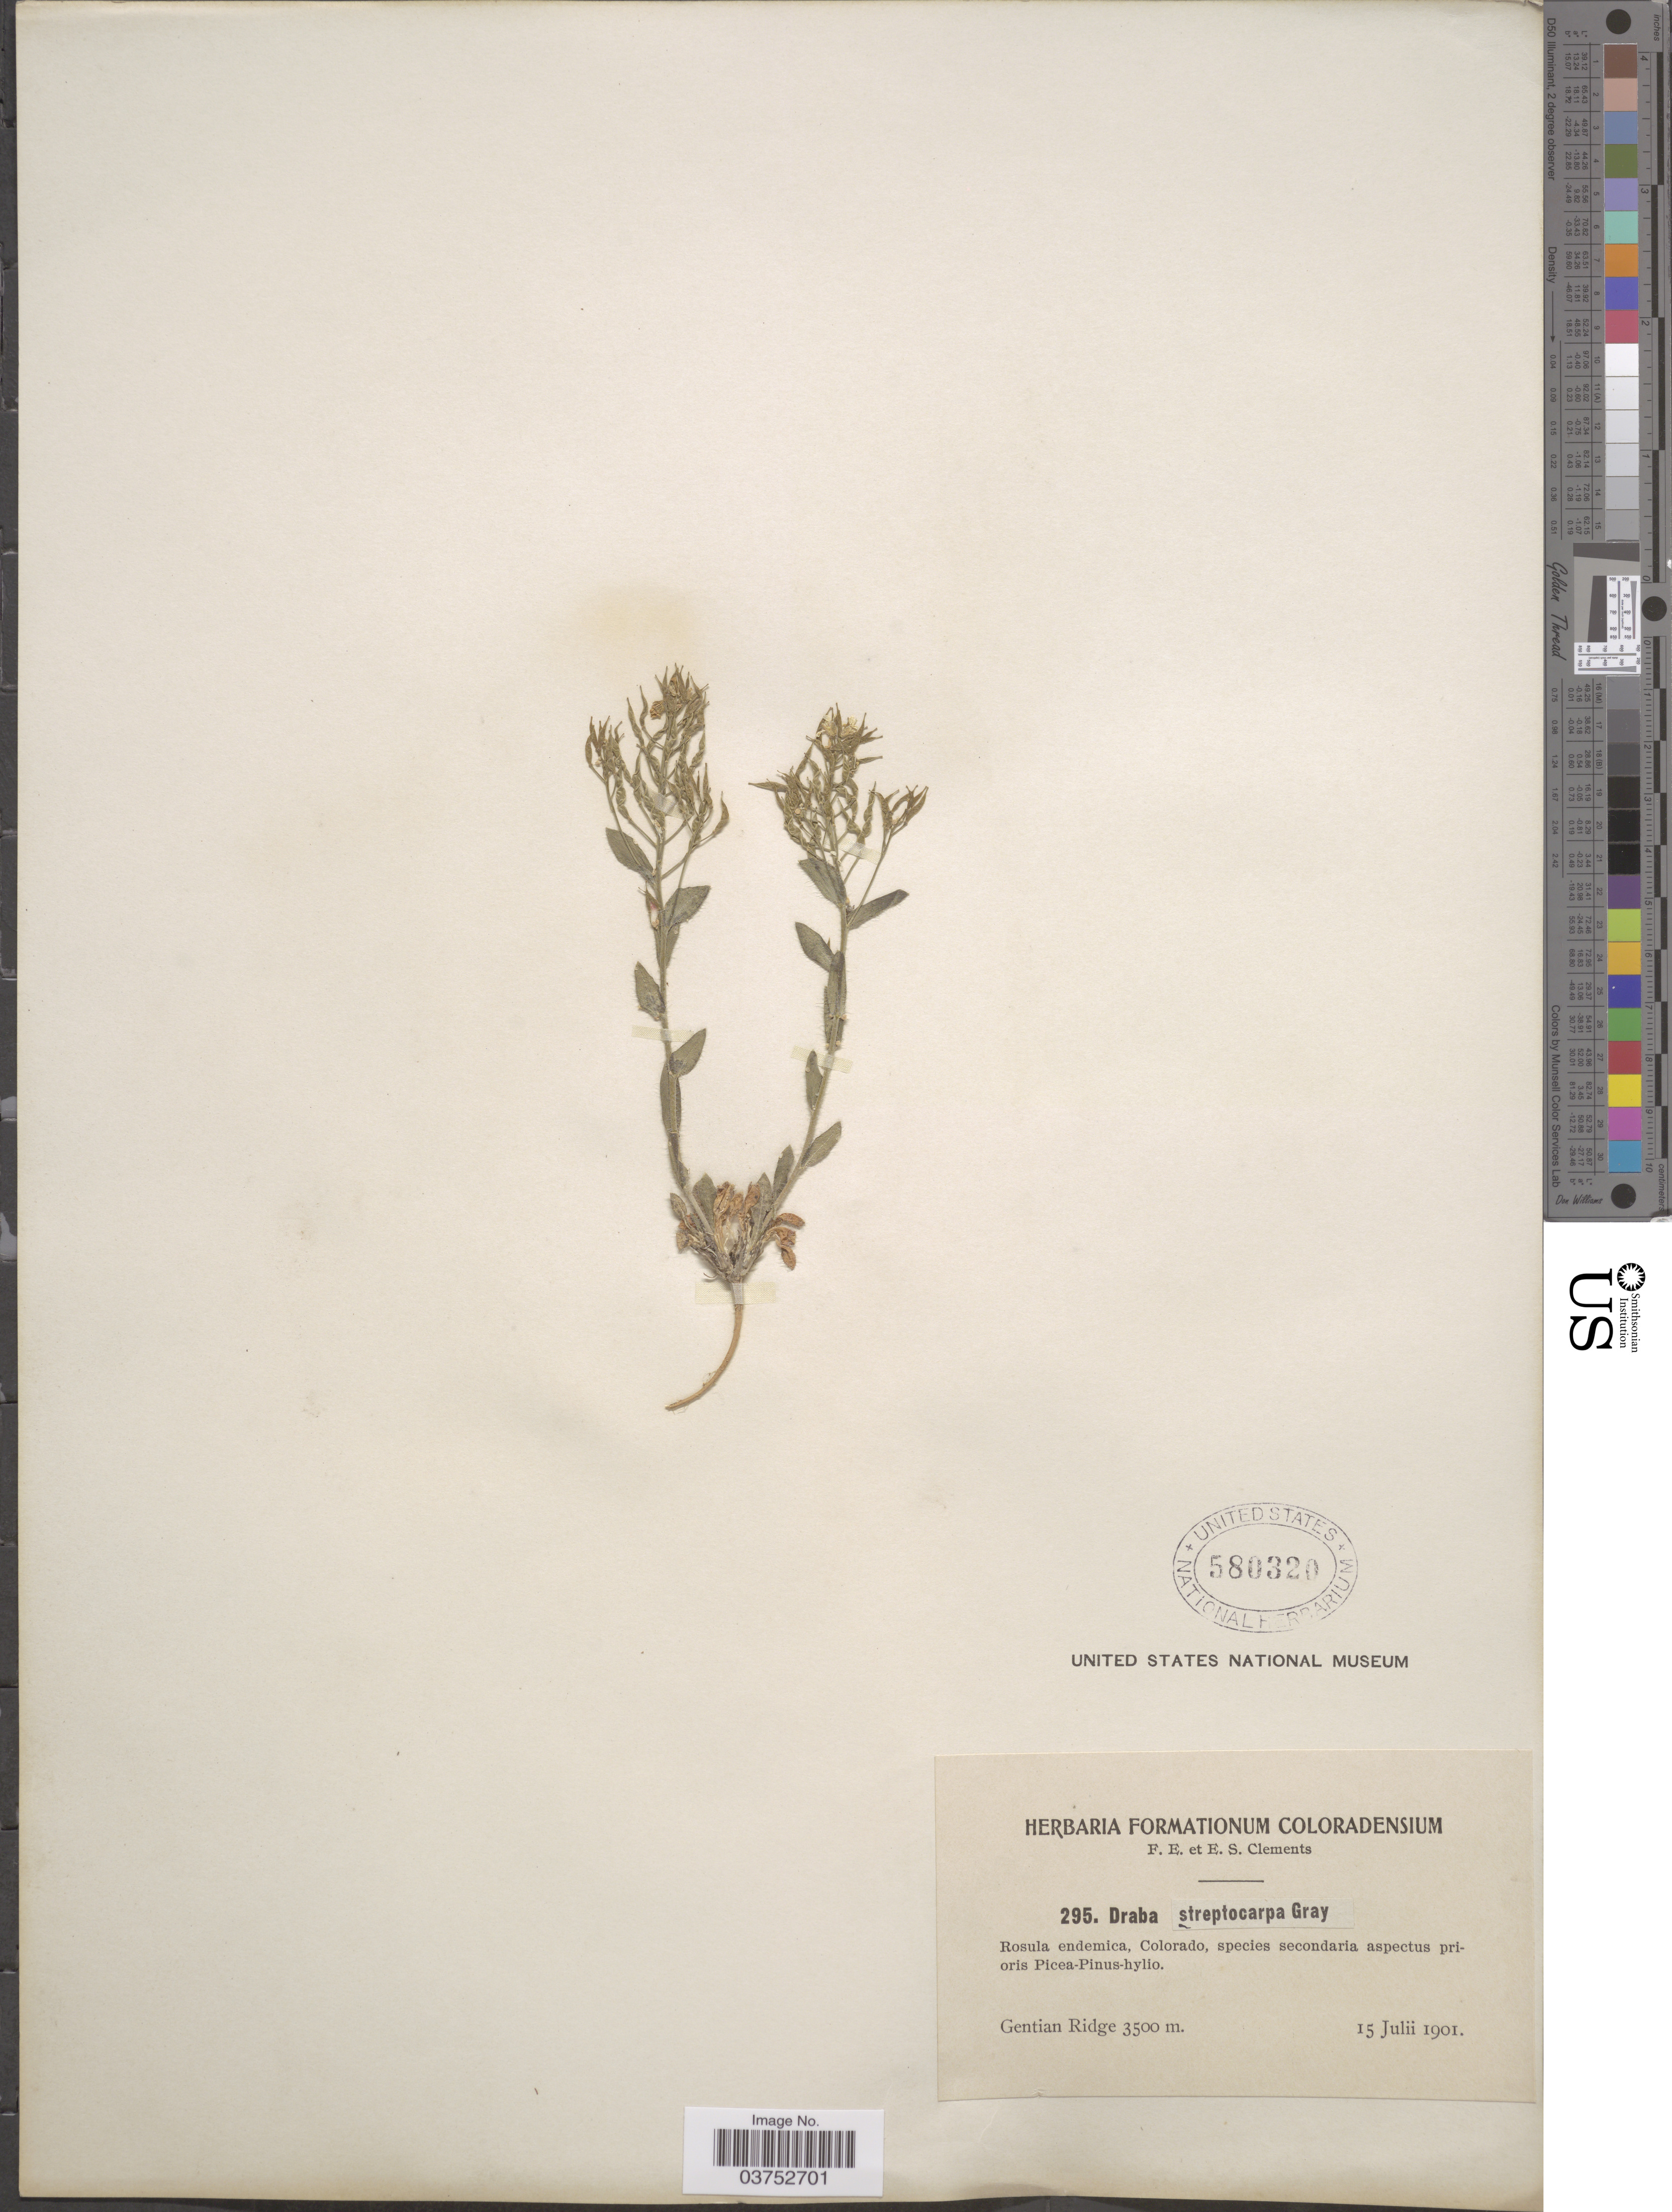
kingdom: Plantae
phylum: Tracheophyta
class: Magnoliopsida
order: Brassicales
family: Brassicaceae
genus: Draba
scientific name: Draba streptocarpa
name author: A. Gray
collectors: F. E. Clements & E. S. Clements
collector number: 295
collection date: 1901-07-15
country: United States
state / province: Colorado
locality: Gentian Ridge.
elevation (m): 3500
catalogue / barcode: US 580320